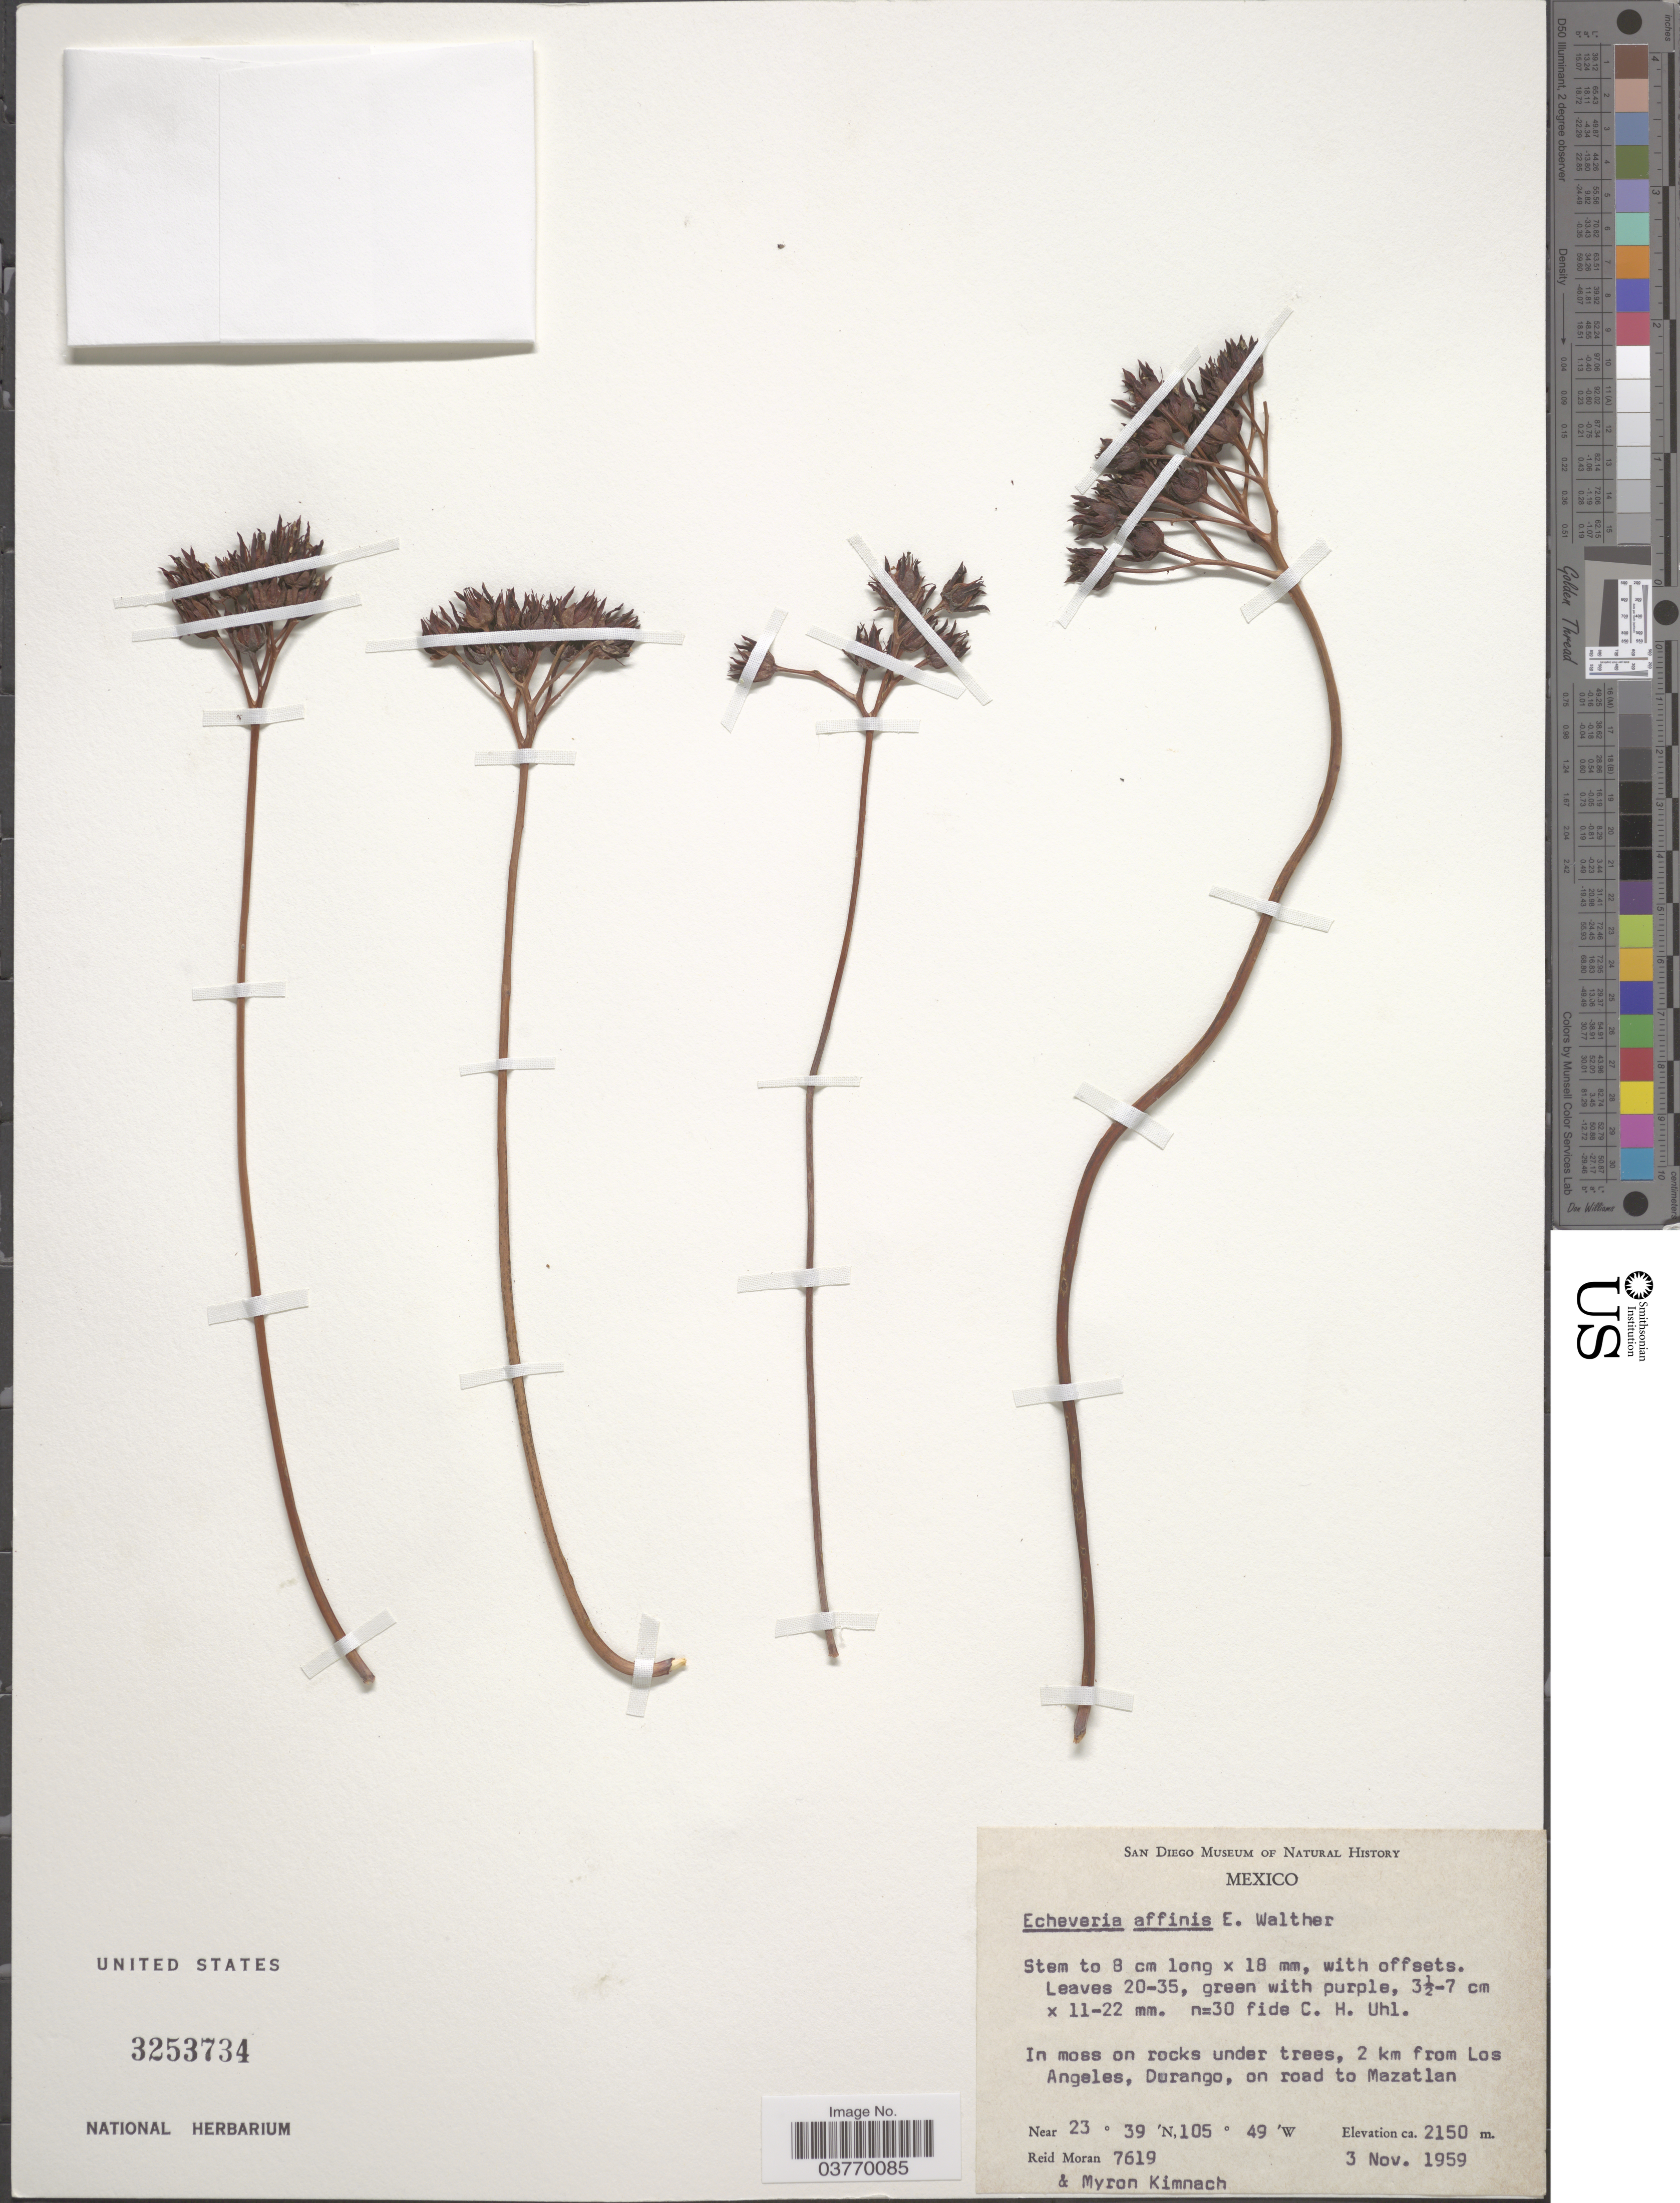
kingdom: Plantae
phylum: Tracheophyta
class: Magnoliopsida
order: Saxifragales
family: Crassulaceae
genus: Echeveria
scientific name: Echeveria affinis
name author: E. Walther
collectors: R. V. Moran & M. W. Kimnach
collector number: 7619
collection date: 1959-11-03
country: Mexico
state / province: Durango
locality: In moss on rocks under trees, 2 km from Los Angeles, on road to Mazatlan.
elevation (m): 2150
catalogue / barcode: US 3253734